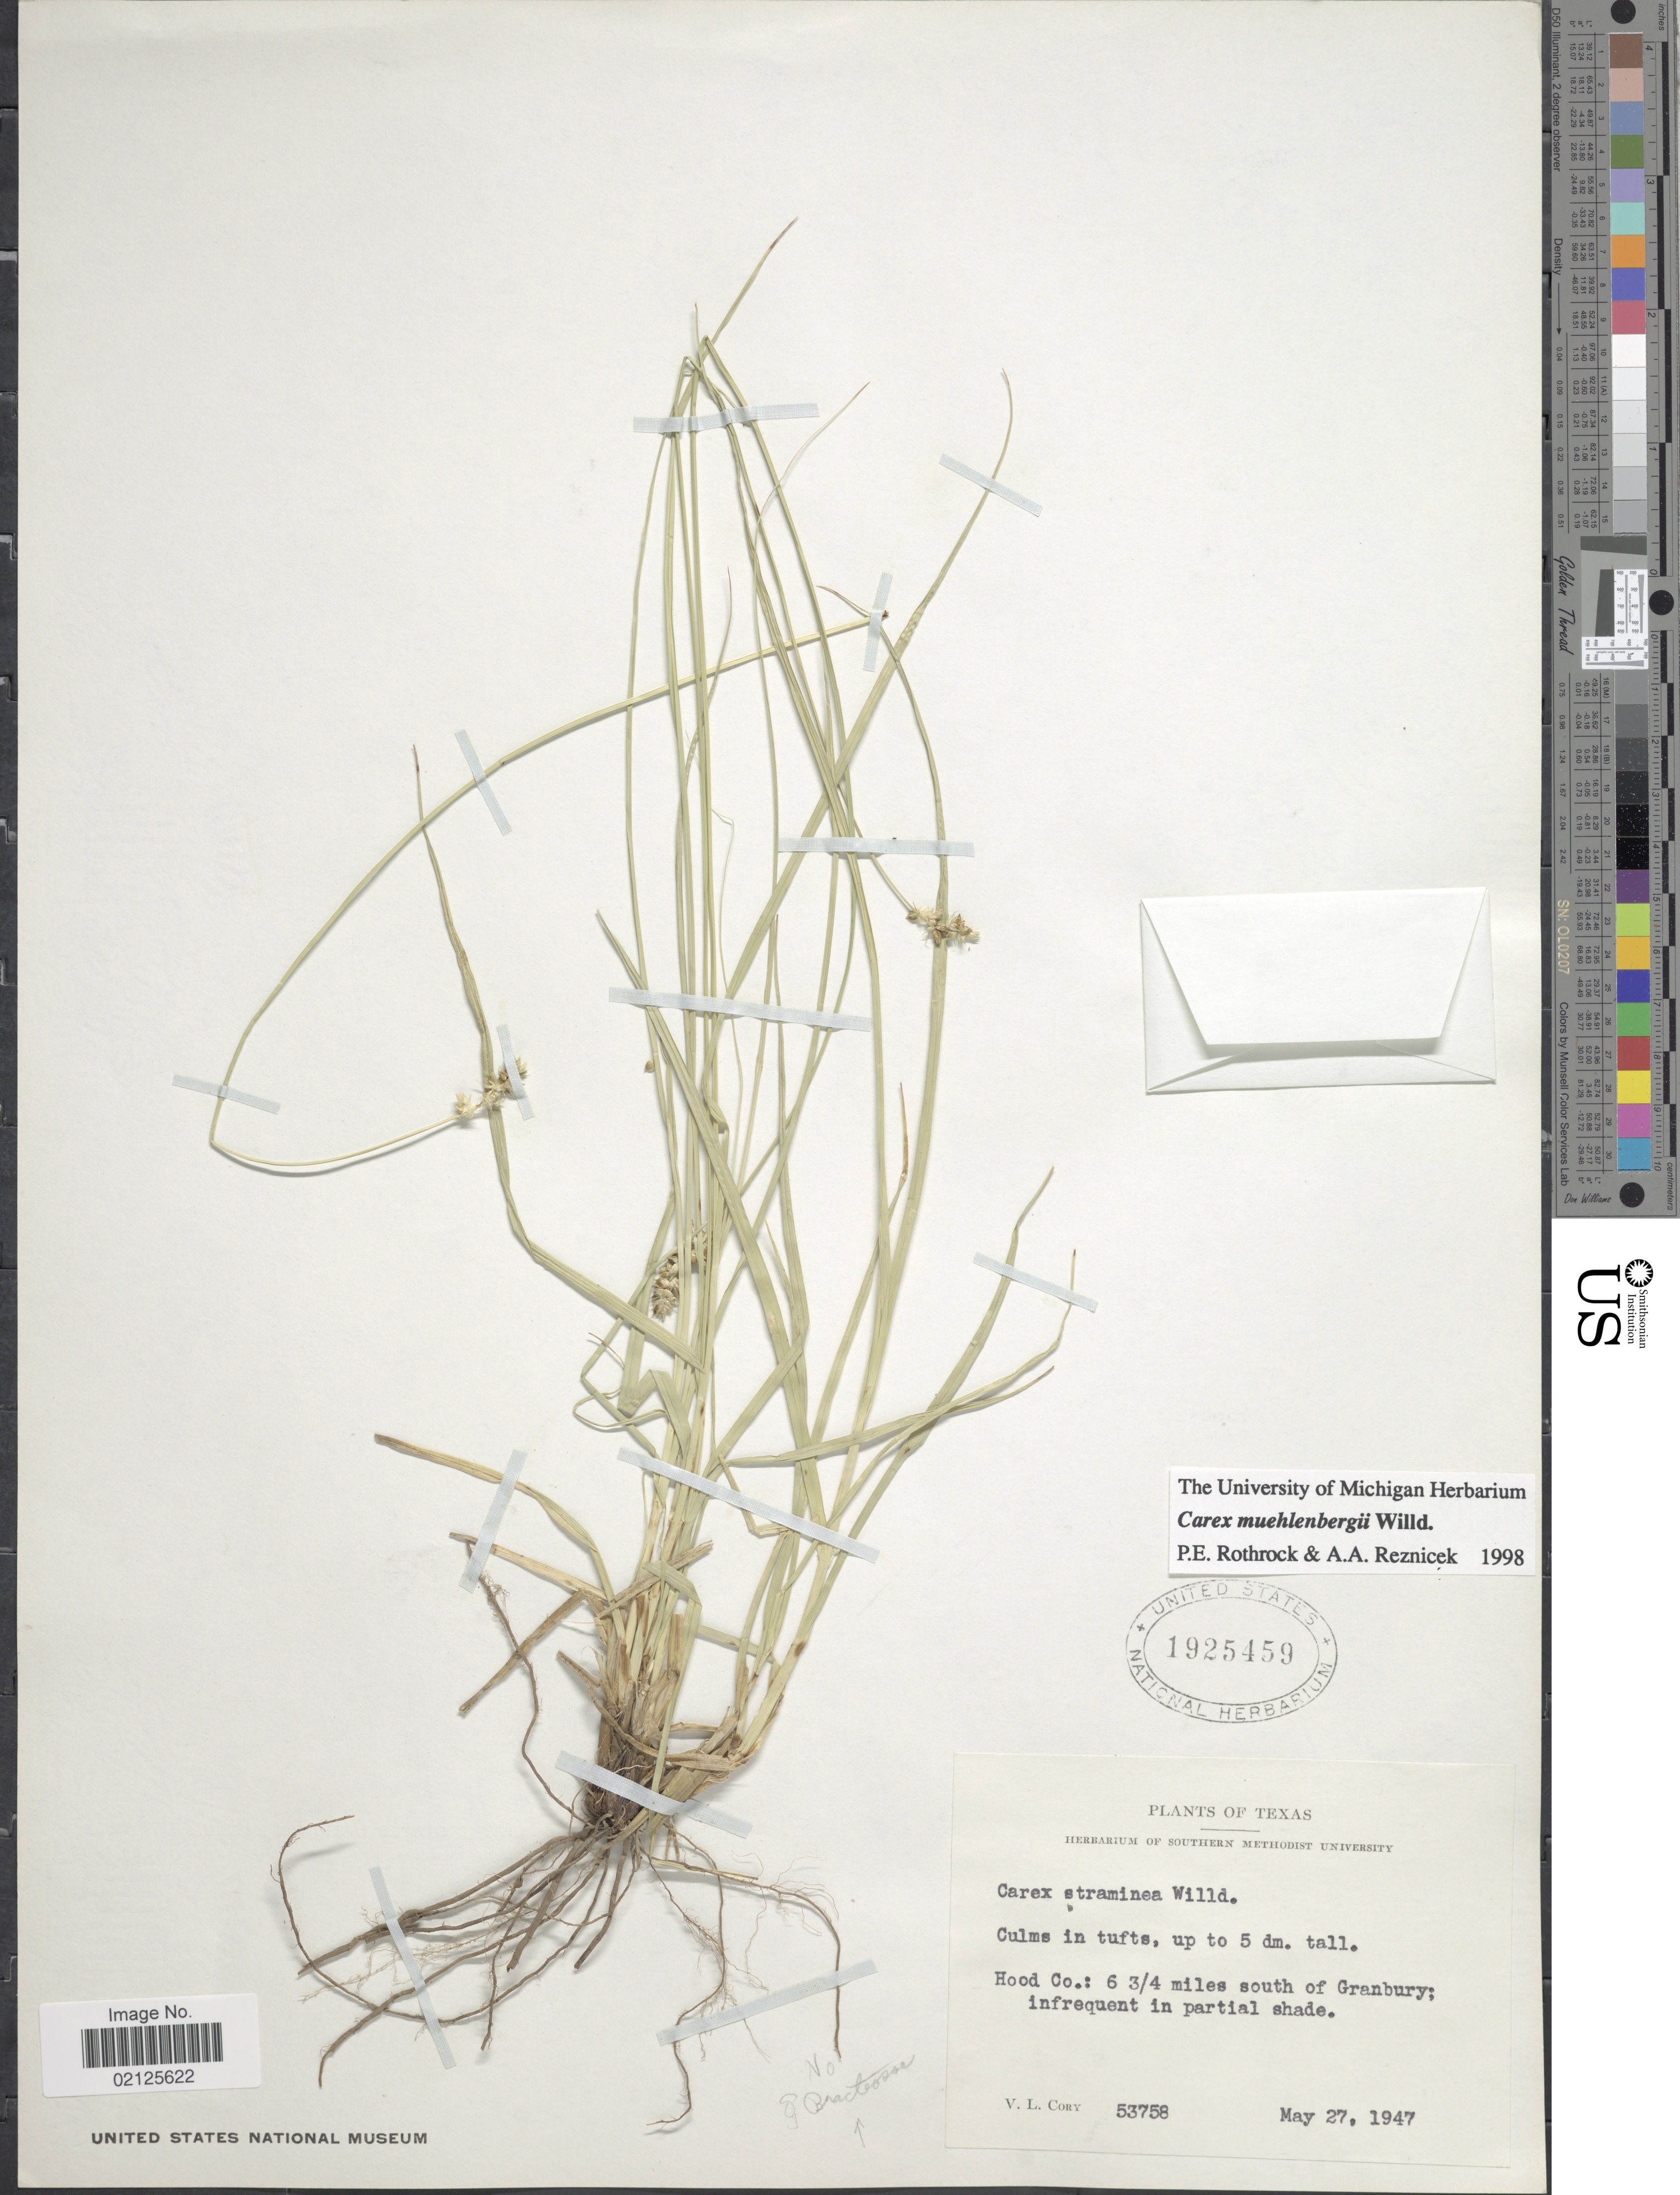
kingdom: Plantae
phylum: Tracheophyta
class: Liliopsida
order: Poales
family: Cyperaceae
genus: Carex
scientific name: Carex muehlenbergii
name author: Willd.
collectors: V. Cory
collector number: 53758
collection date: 1947-05-27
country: United States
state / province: Texas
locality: Hood Co: 6 3/4 miles south of Granbury; infrequent in partial shade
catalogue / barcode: US 1925459